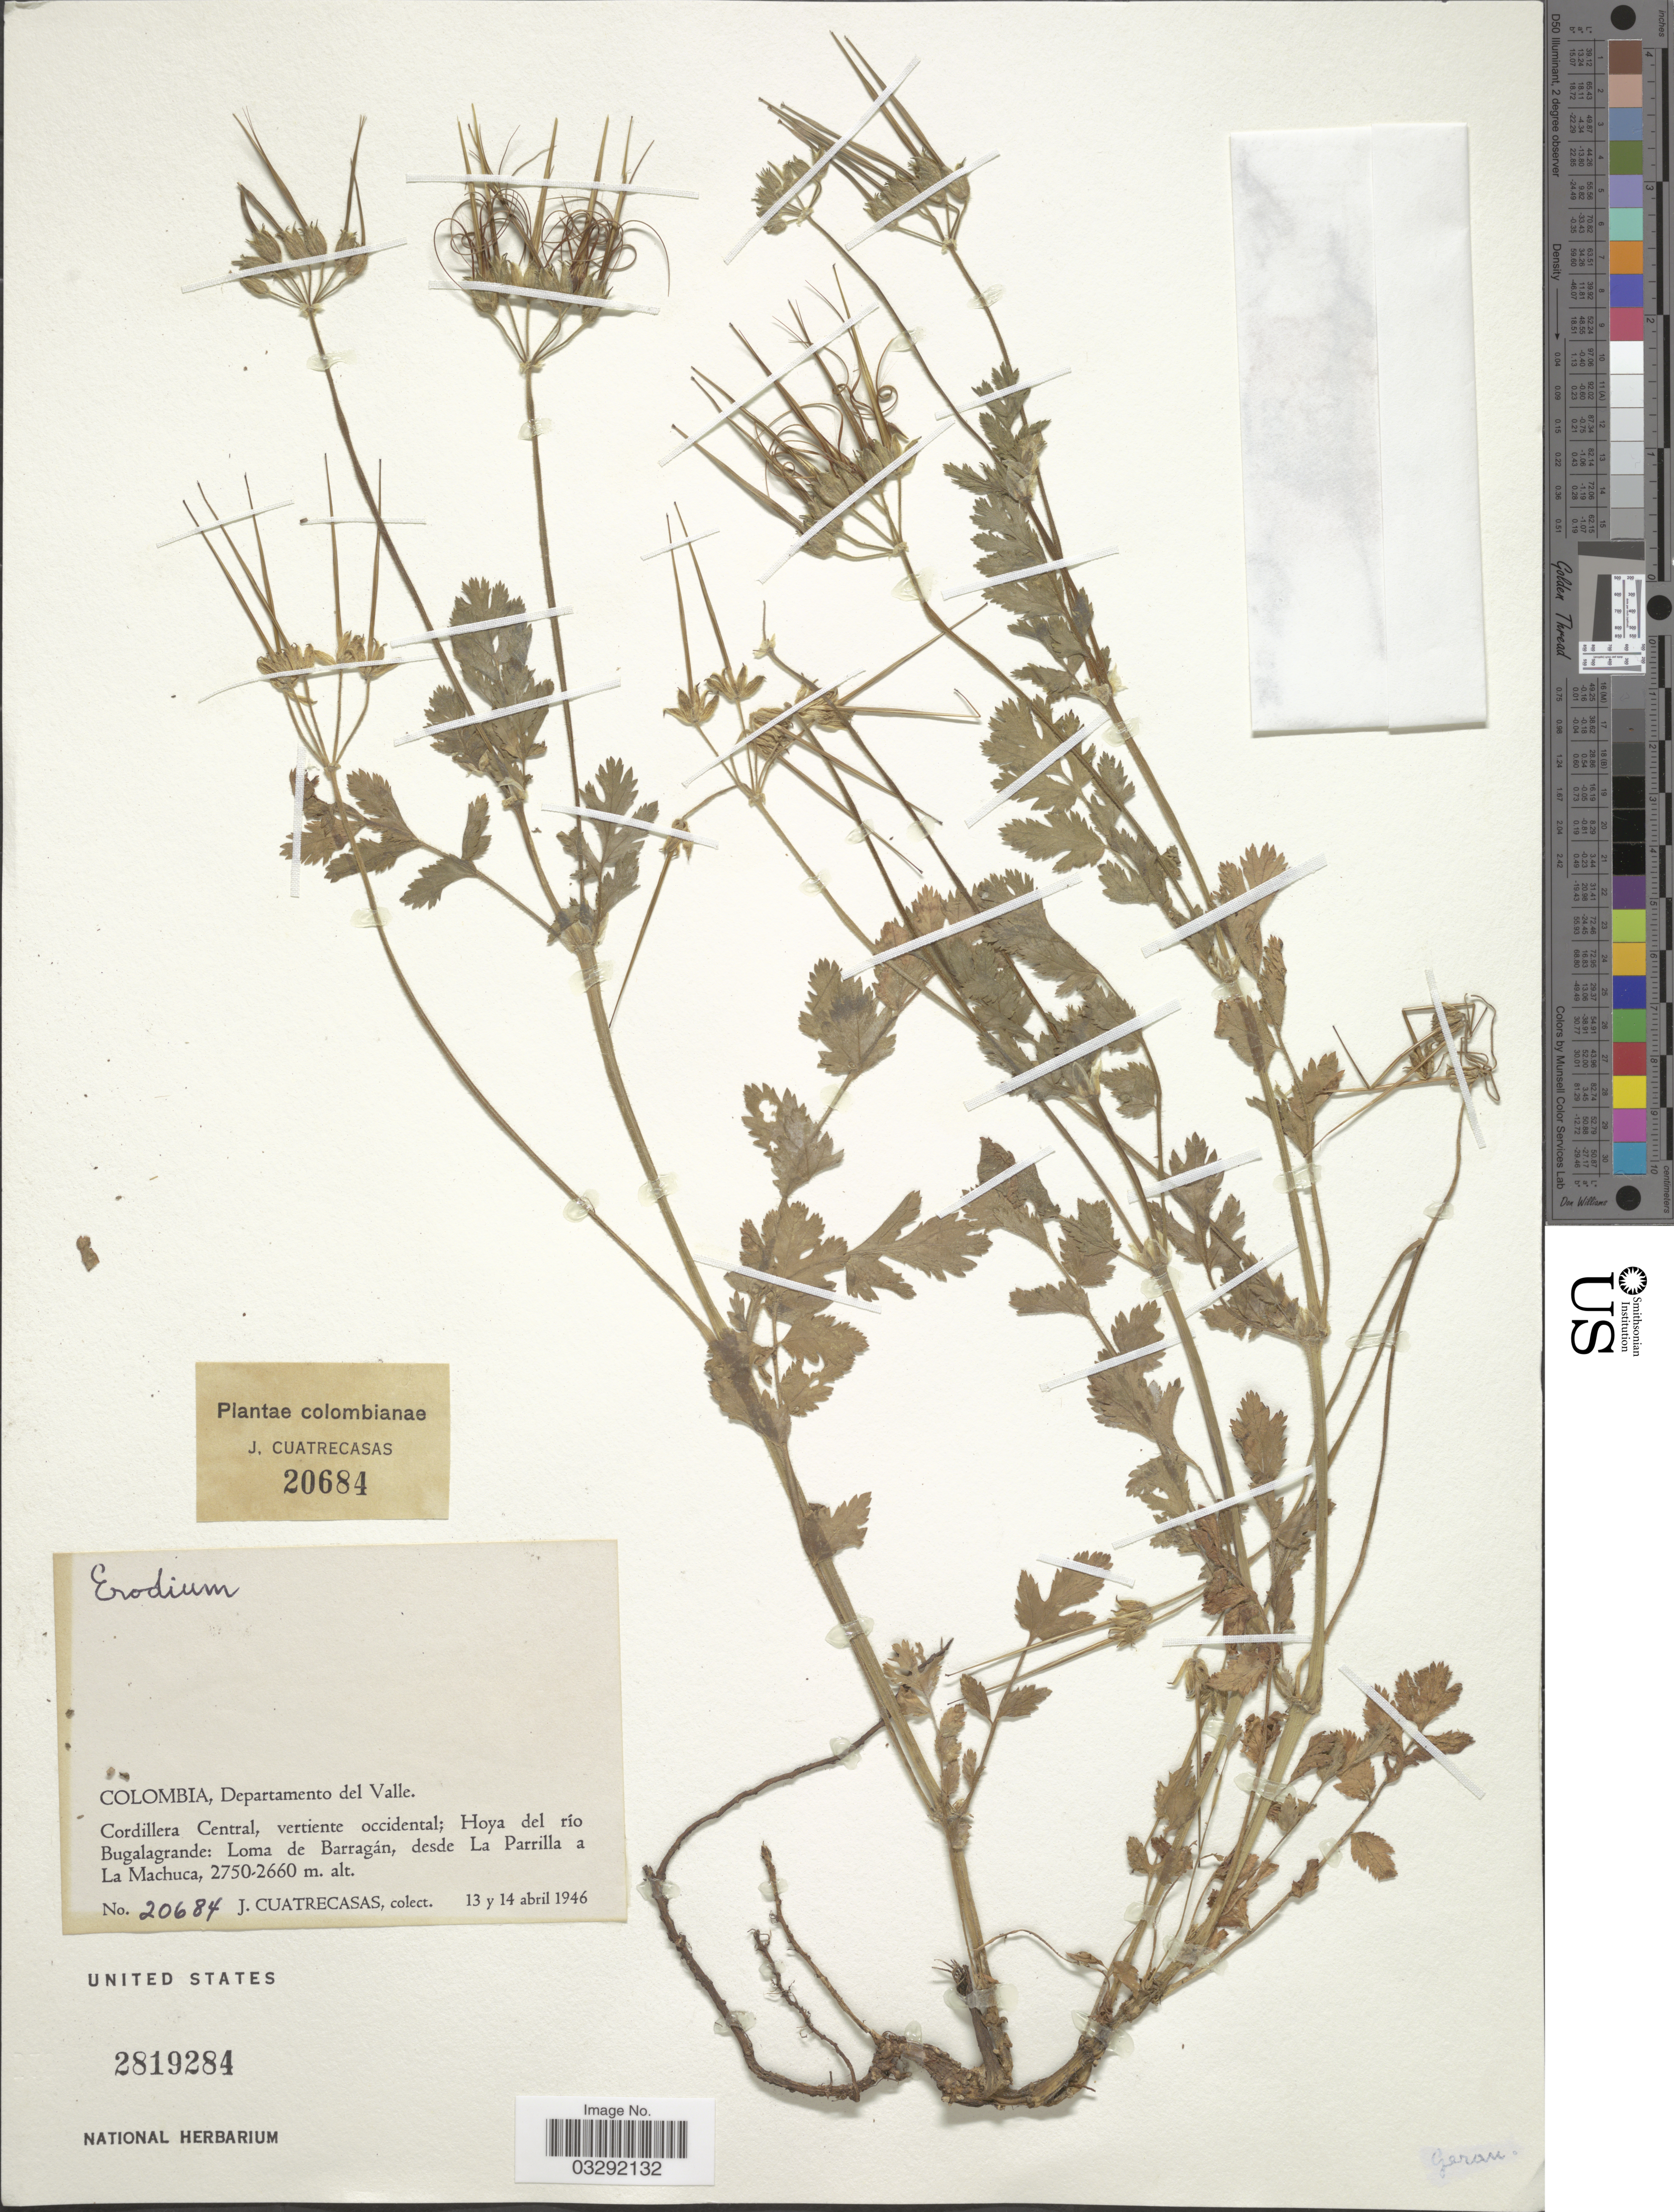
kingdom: Plantae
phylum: Tracheophyta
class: Magnoliopsida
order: Geraniales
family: Geraniaceae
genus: Erodium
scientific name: Erodium sp.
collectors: J. Cuatrecasas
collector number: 20684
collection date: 1946-04-13/1946-04-14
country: Colombia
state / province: Valle del Cauca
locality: Departamento del Valle. Cordillera Central, vertiente occidental; Hoya del río Bugalagrande: Loma de Barragán, desde La Parrilla a La Machuca.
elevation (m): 2660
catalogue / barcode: US 2819284